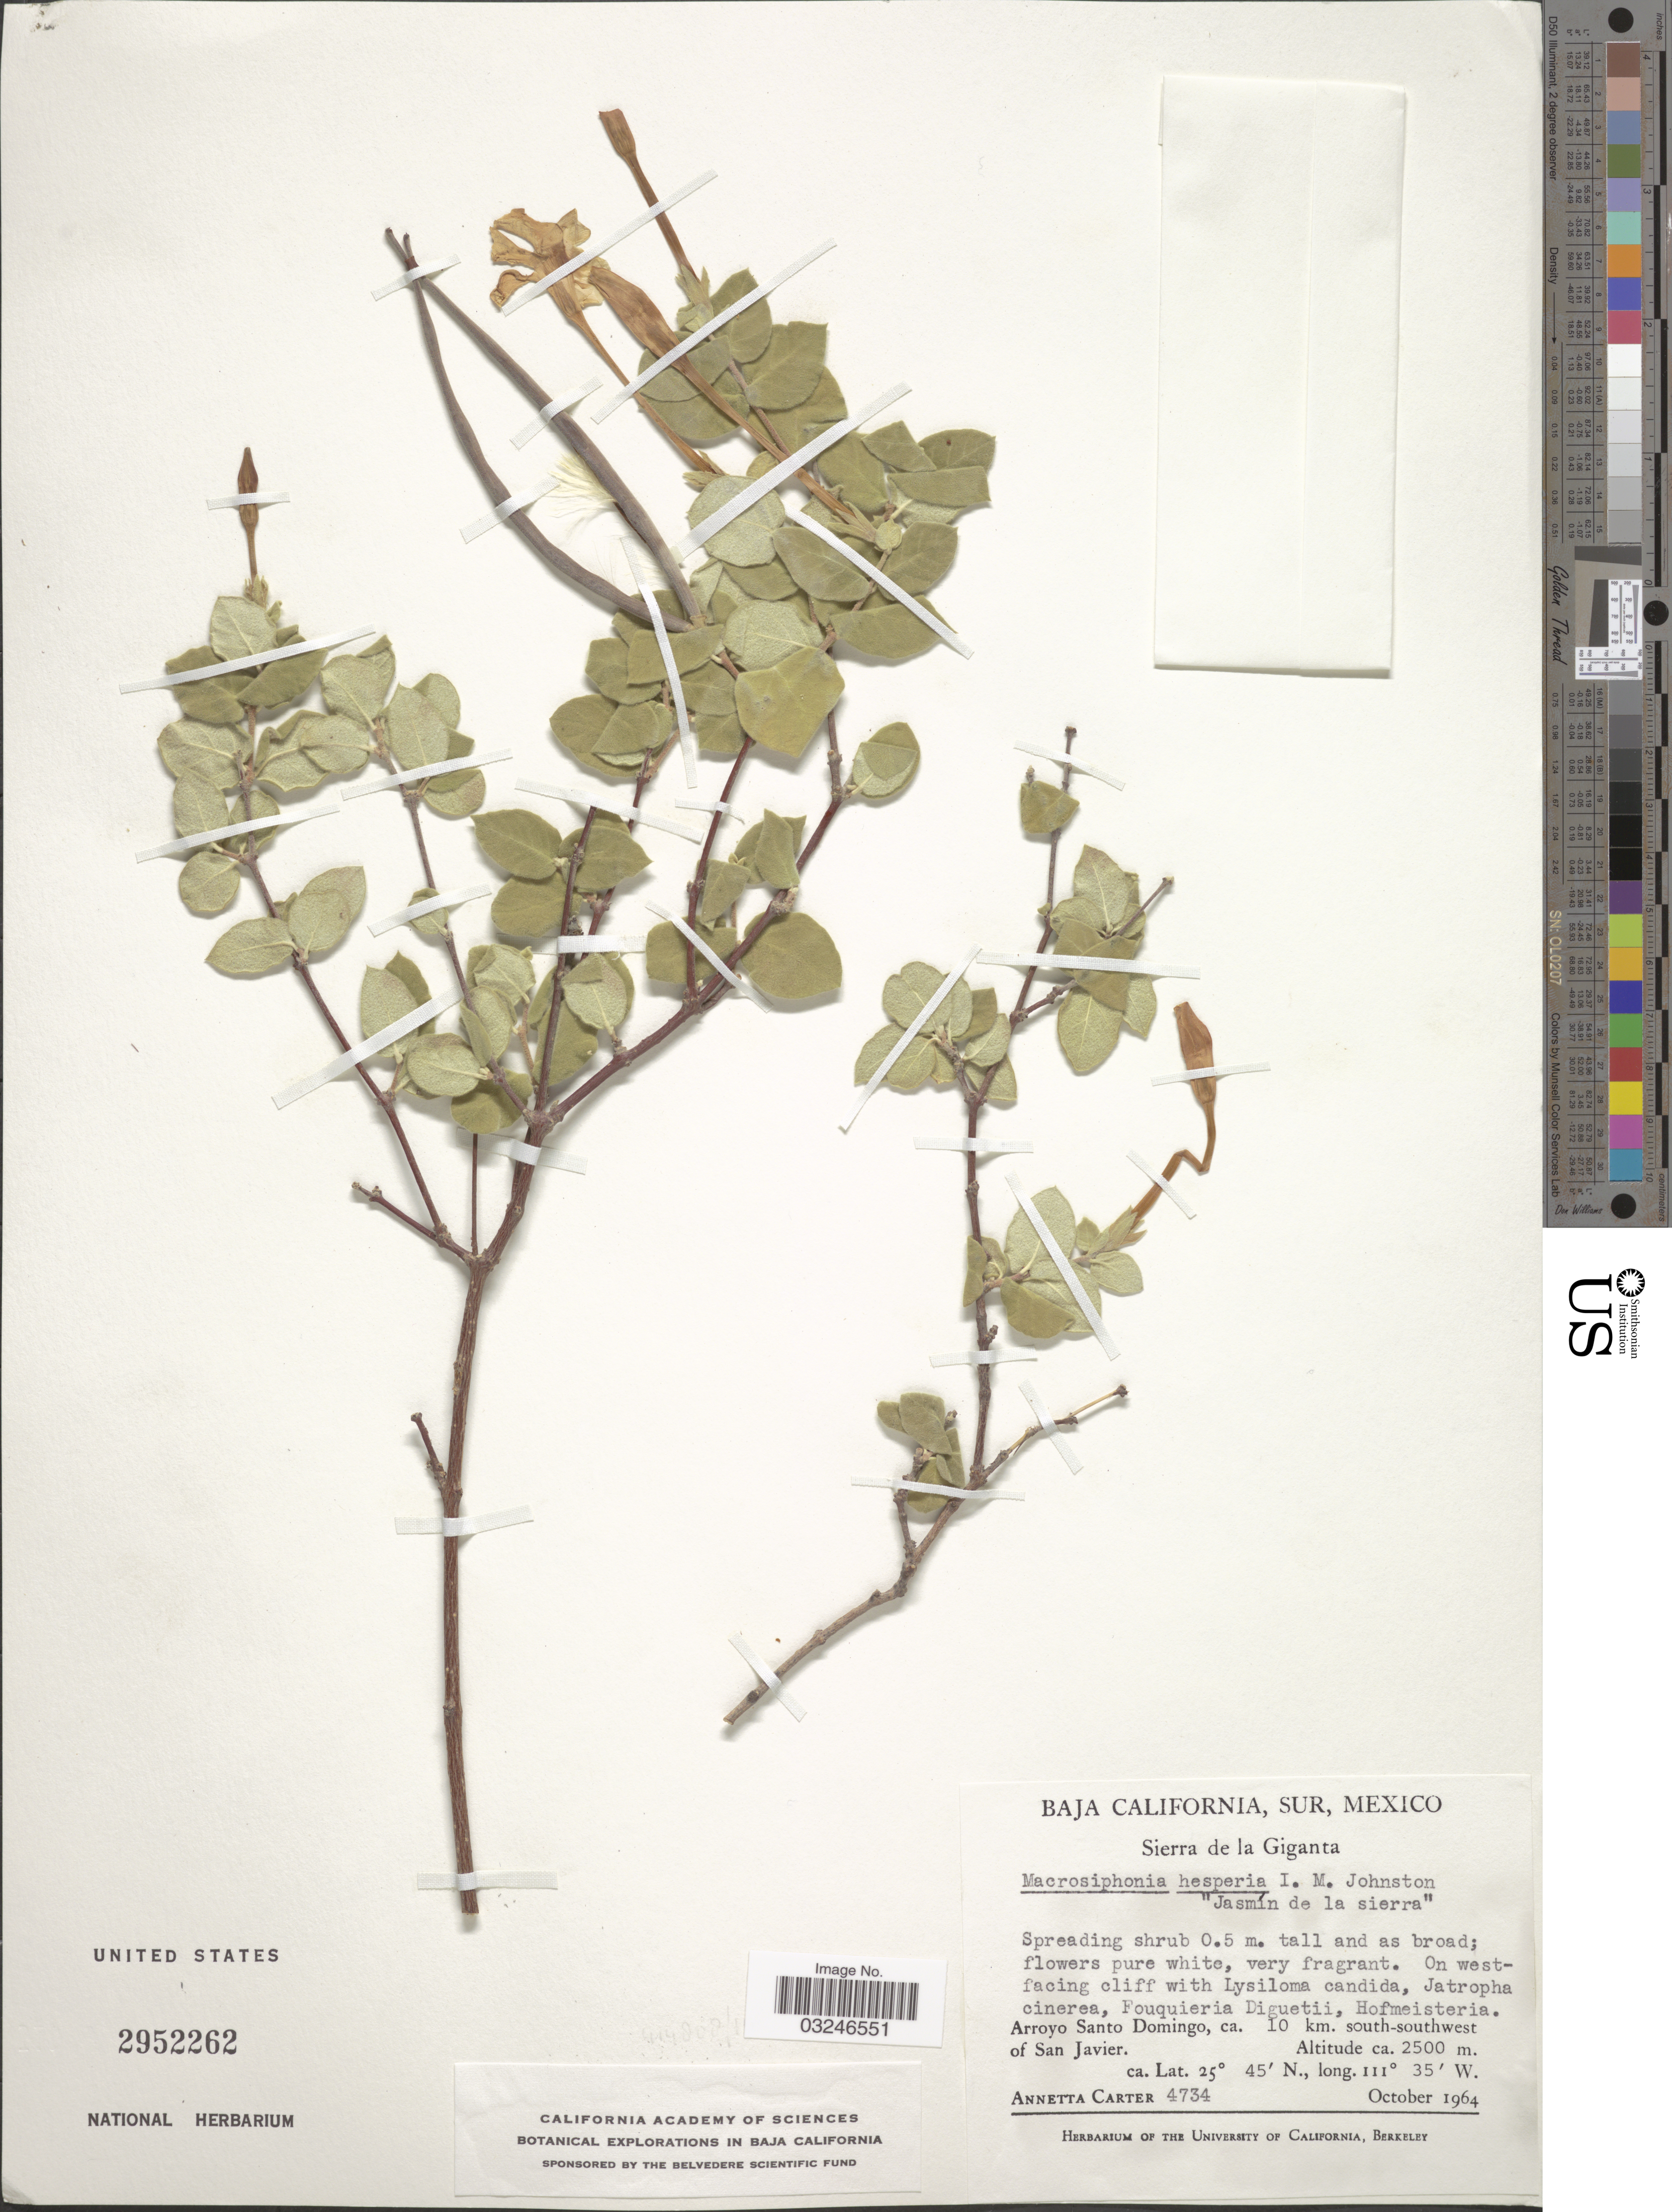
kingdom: Plantae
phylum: Tracheophyta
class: Magnoliopsida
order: Gentianales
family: Apocynaceae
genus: Macrosiphonia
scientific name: Macrosiphonia hesperia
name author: I.M. Johnst.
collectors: A. Carter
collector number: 4734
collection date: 1964-10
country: Mexico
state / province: Baja California Sur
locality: Sierra de la Giganta. Arroyo Santo Domingo, ca. 10 km. south-southwest of San Javier.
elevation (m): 2500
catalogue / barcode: US 2952262